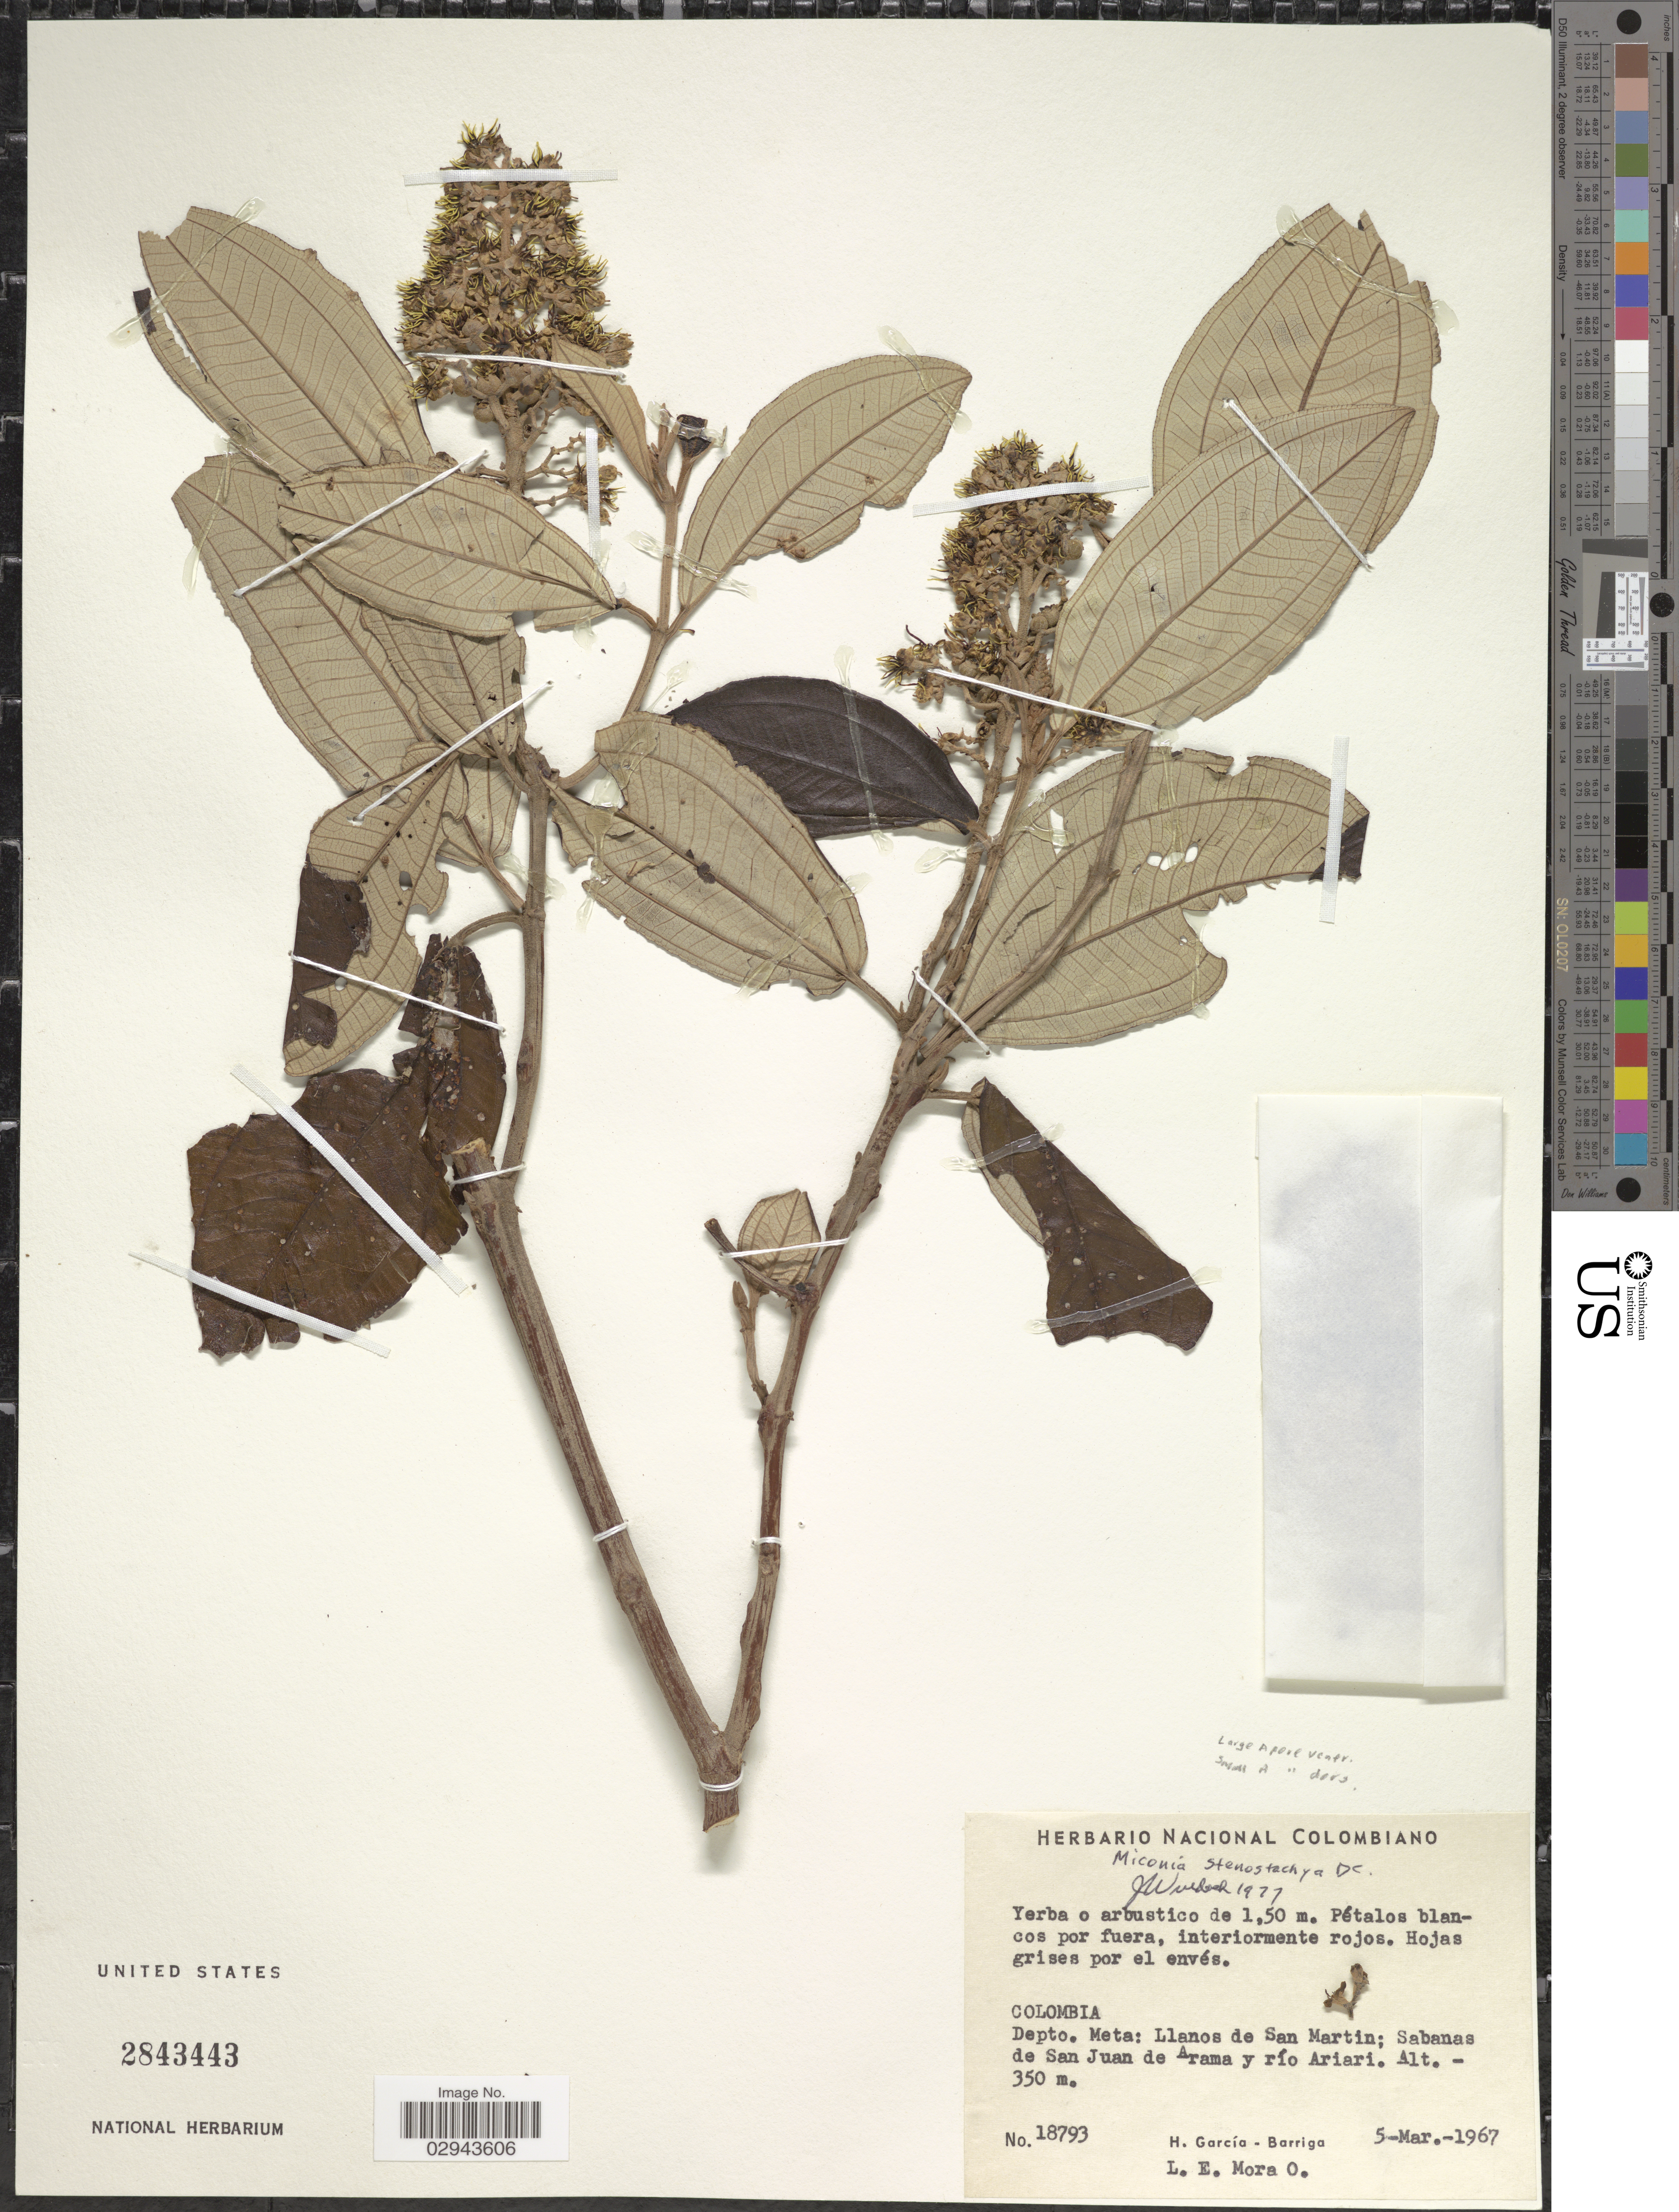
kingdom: Plantae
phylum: Tracheophyta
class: Magnoliopsida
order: Myrtales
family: Melastomataceae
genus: Miconia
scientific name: Miconia stenostachya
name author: DC.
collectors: H. García Barriga & L. E. Mora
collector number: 18793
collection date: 1967-03-05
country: Colombia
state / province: Meta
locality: Dept. Meta: Llanos de San Martin; Sabanas de San Juan de Arama y río Ariari.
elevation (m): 350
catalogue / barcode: US 2843443